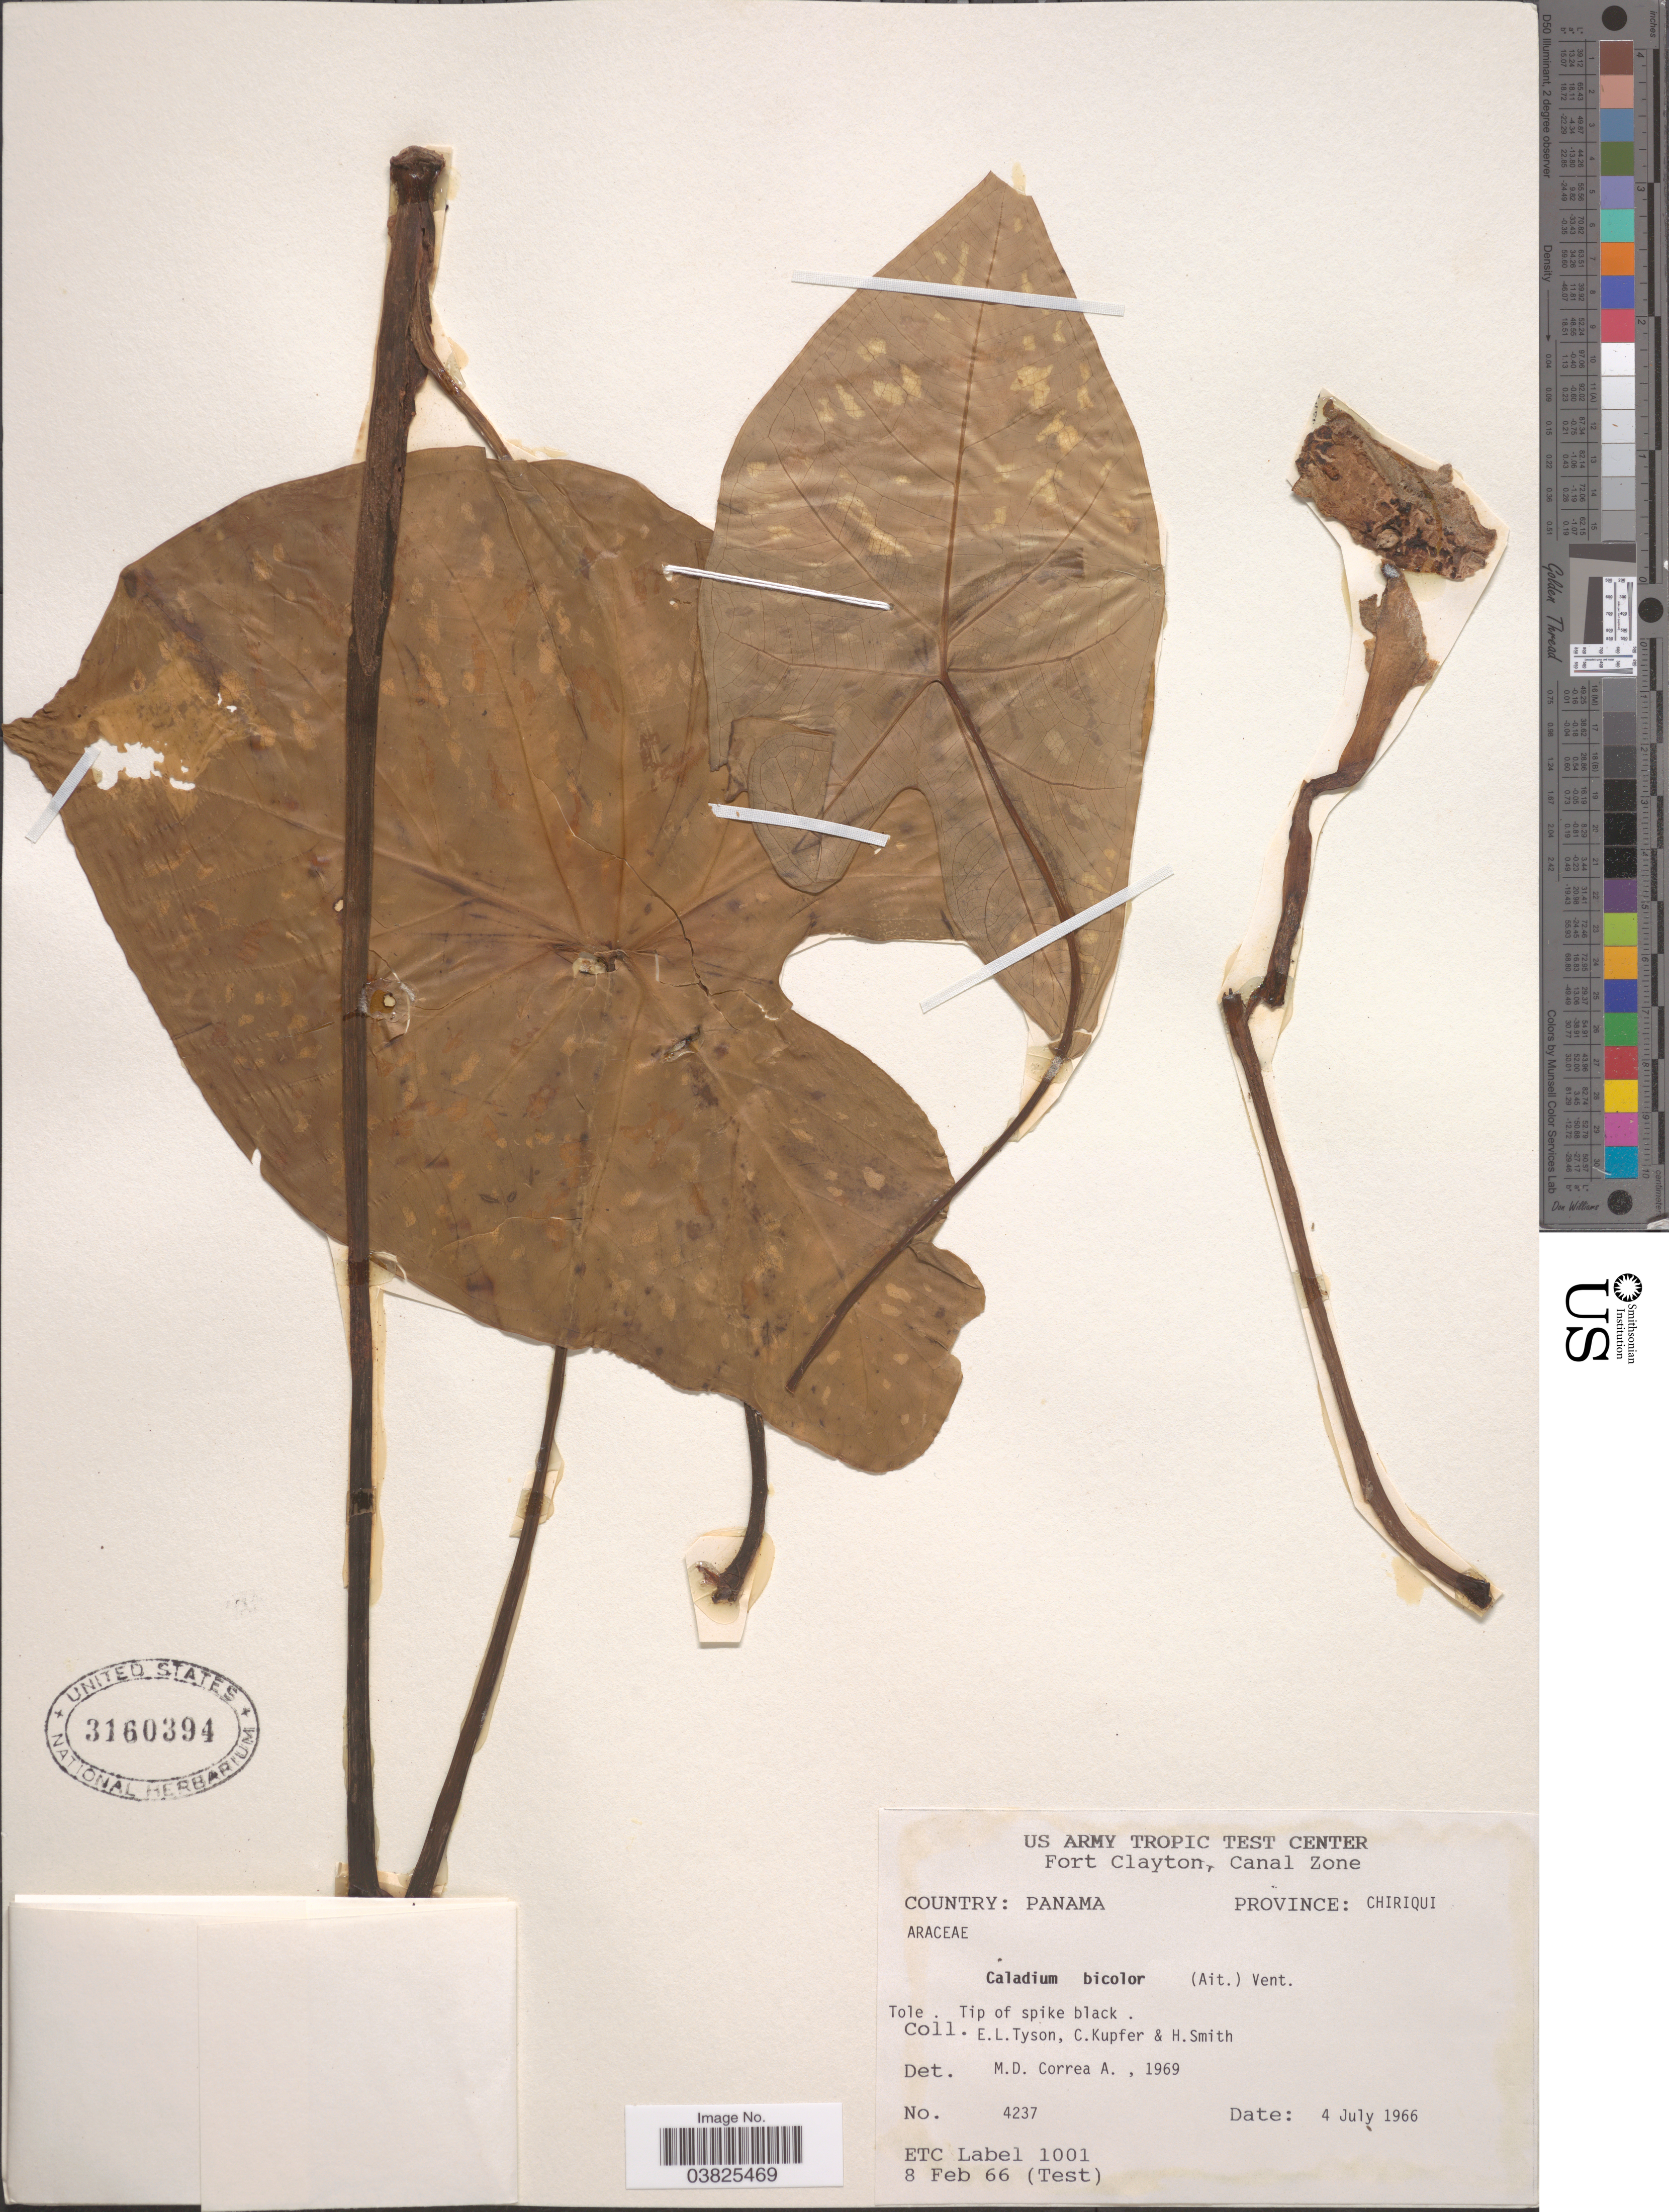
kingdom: Plantae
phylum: Tracheophyta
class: Liliopsida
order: Alismatales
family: Araceae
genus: Caladium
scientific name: Caladium bicolor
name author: (Aiton) Vent.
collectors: E. L. Tyson, C. Kupfer & H. Smith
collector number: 4237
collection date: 1966-07-04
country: Panama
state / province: Chiriqui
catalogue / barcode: US 3160394